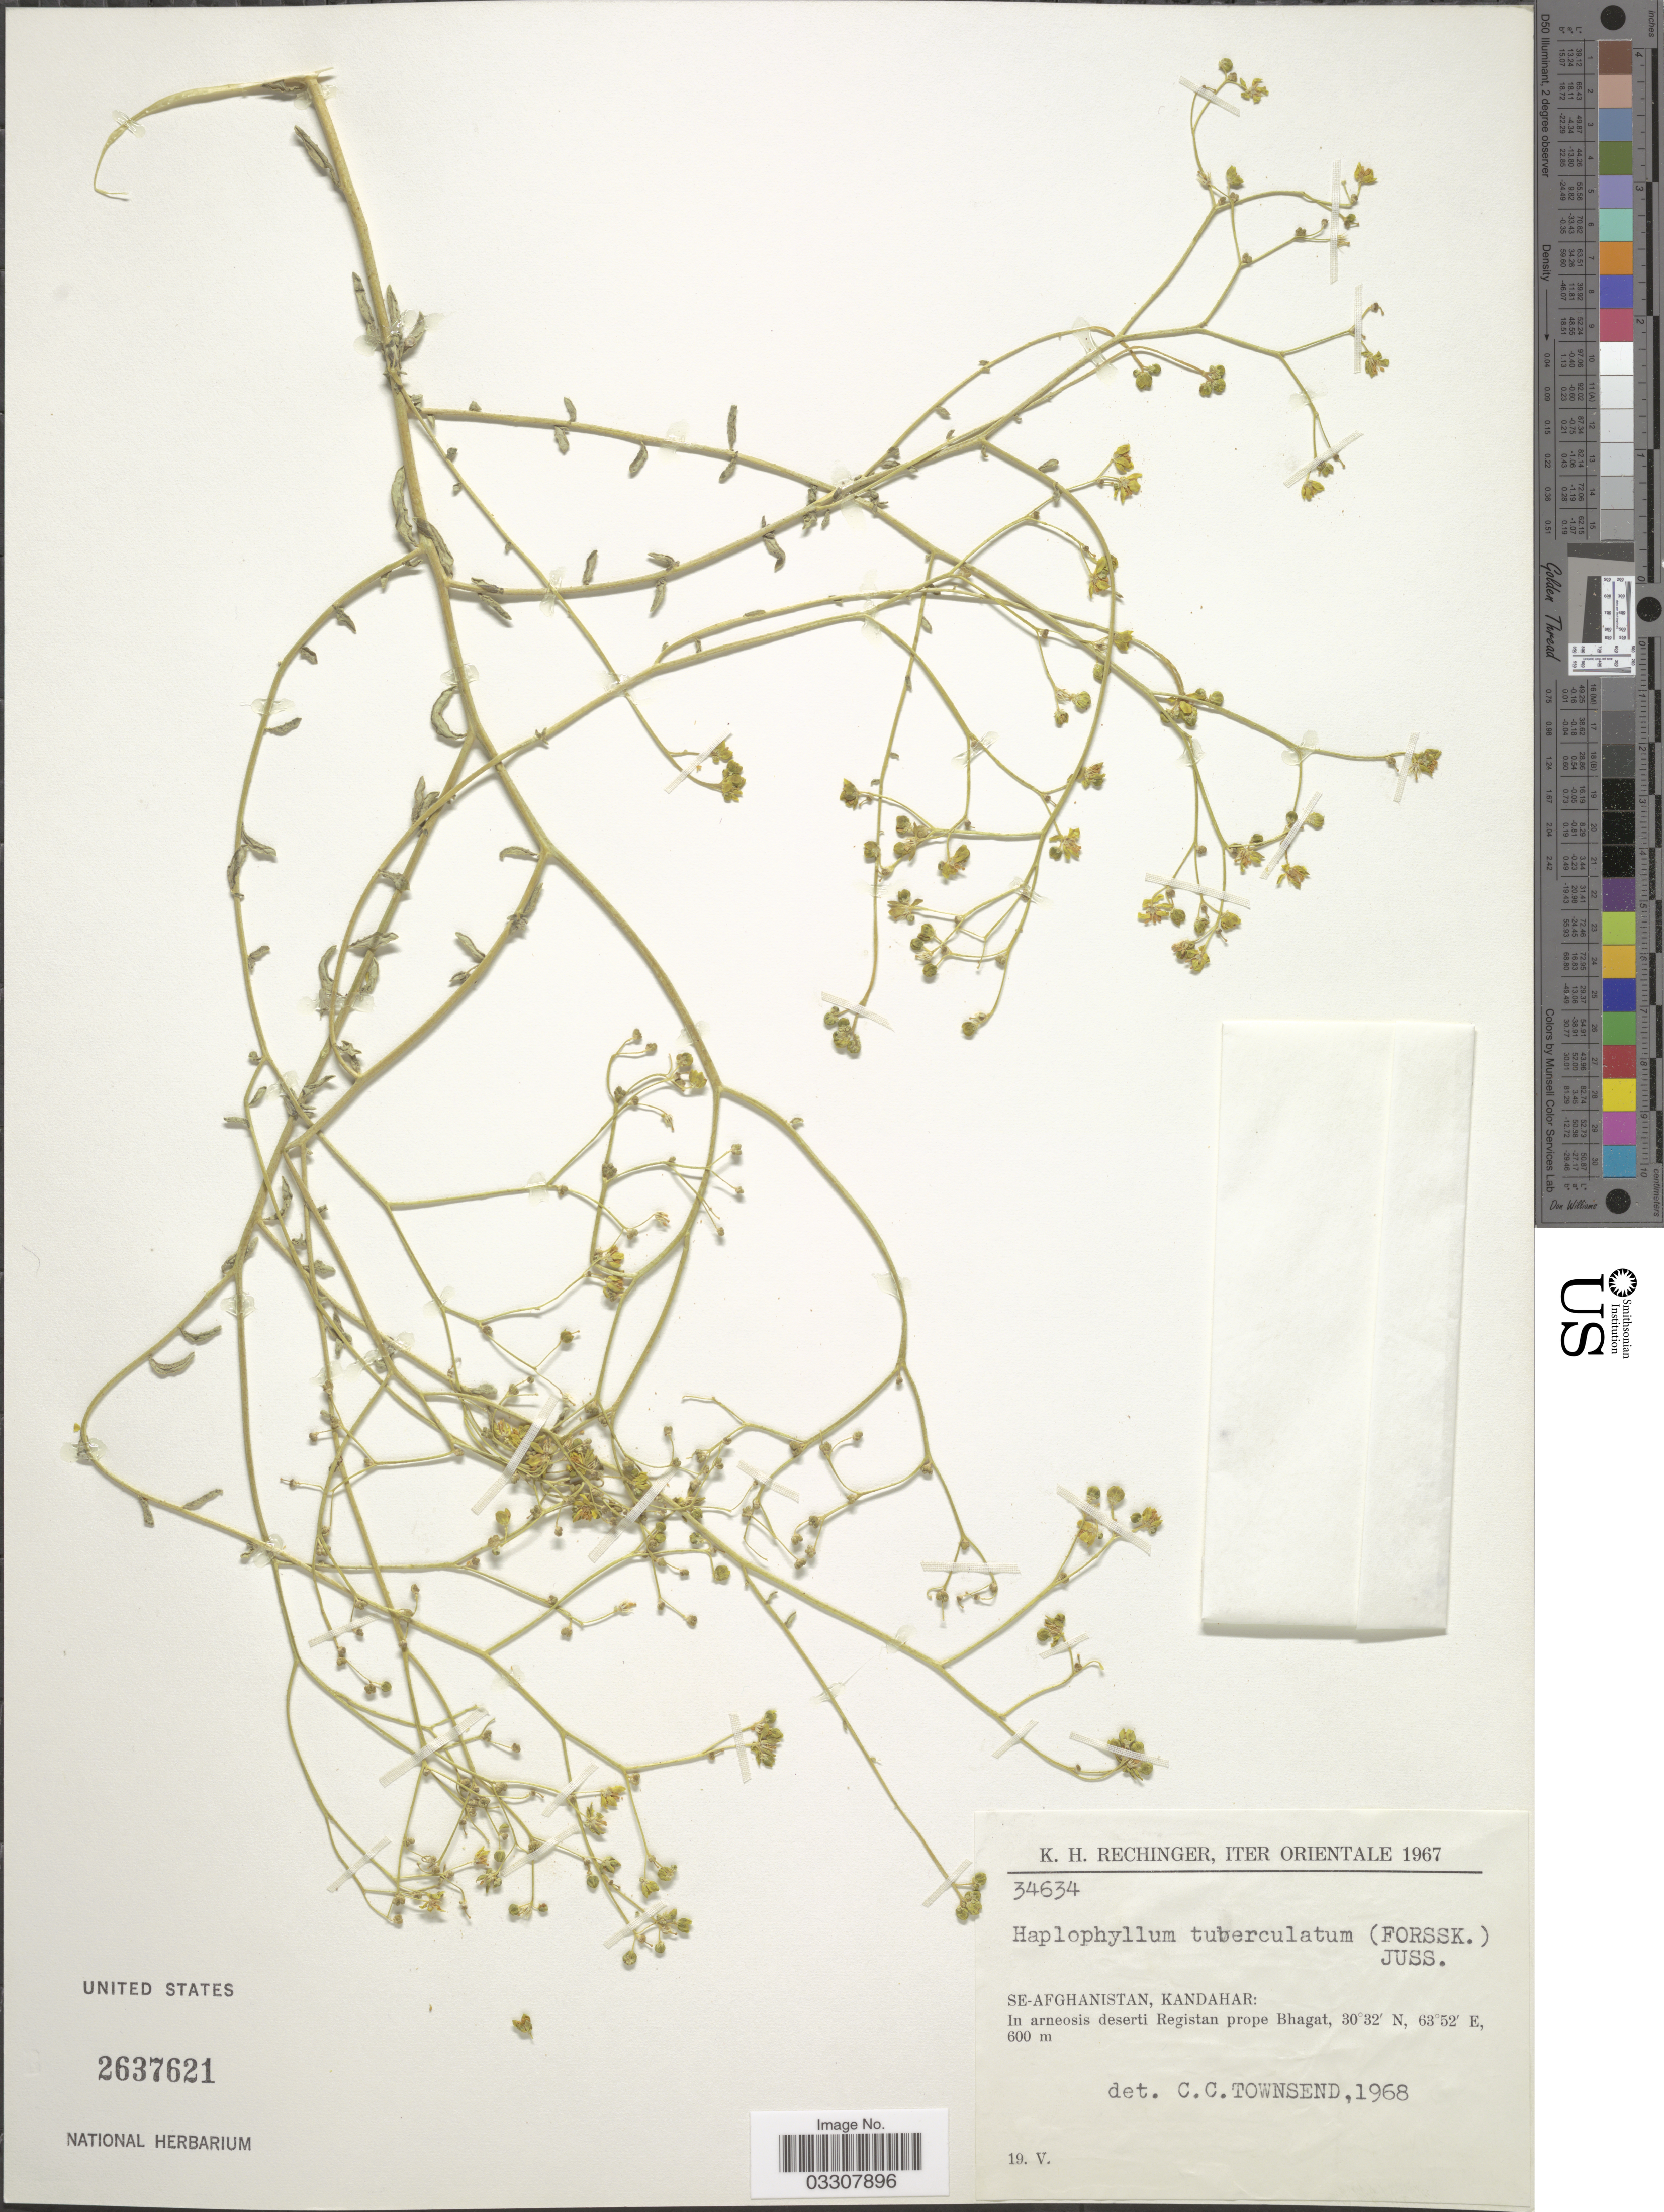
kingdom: Plantae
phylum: Tracheophyta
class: Magnoliopsida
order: Sapindales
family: Rutaceae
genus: Haplophyllum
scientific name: Haplophyllum tuberculatum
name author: (Forssk.) A. Juss.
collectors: K. H. Rechinger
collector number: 34634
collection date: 1967-05-19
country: Afghanistan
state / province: Kandahar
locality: Iter Orientale. SE-Afghanistan, Kandahar: In arneosis deserti Registan prope Bhagat.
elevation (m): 600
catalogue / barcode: US 2637621